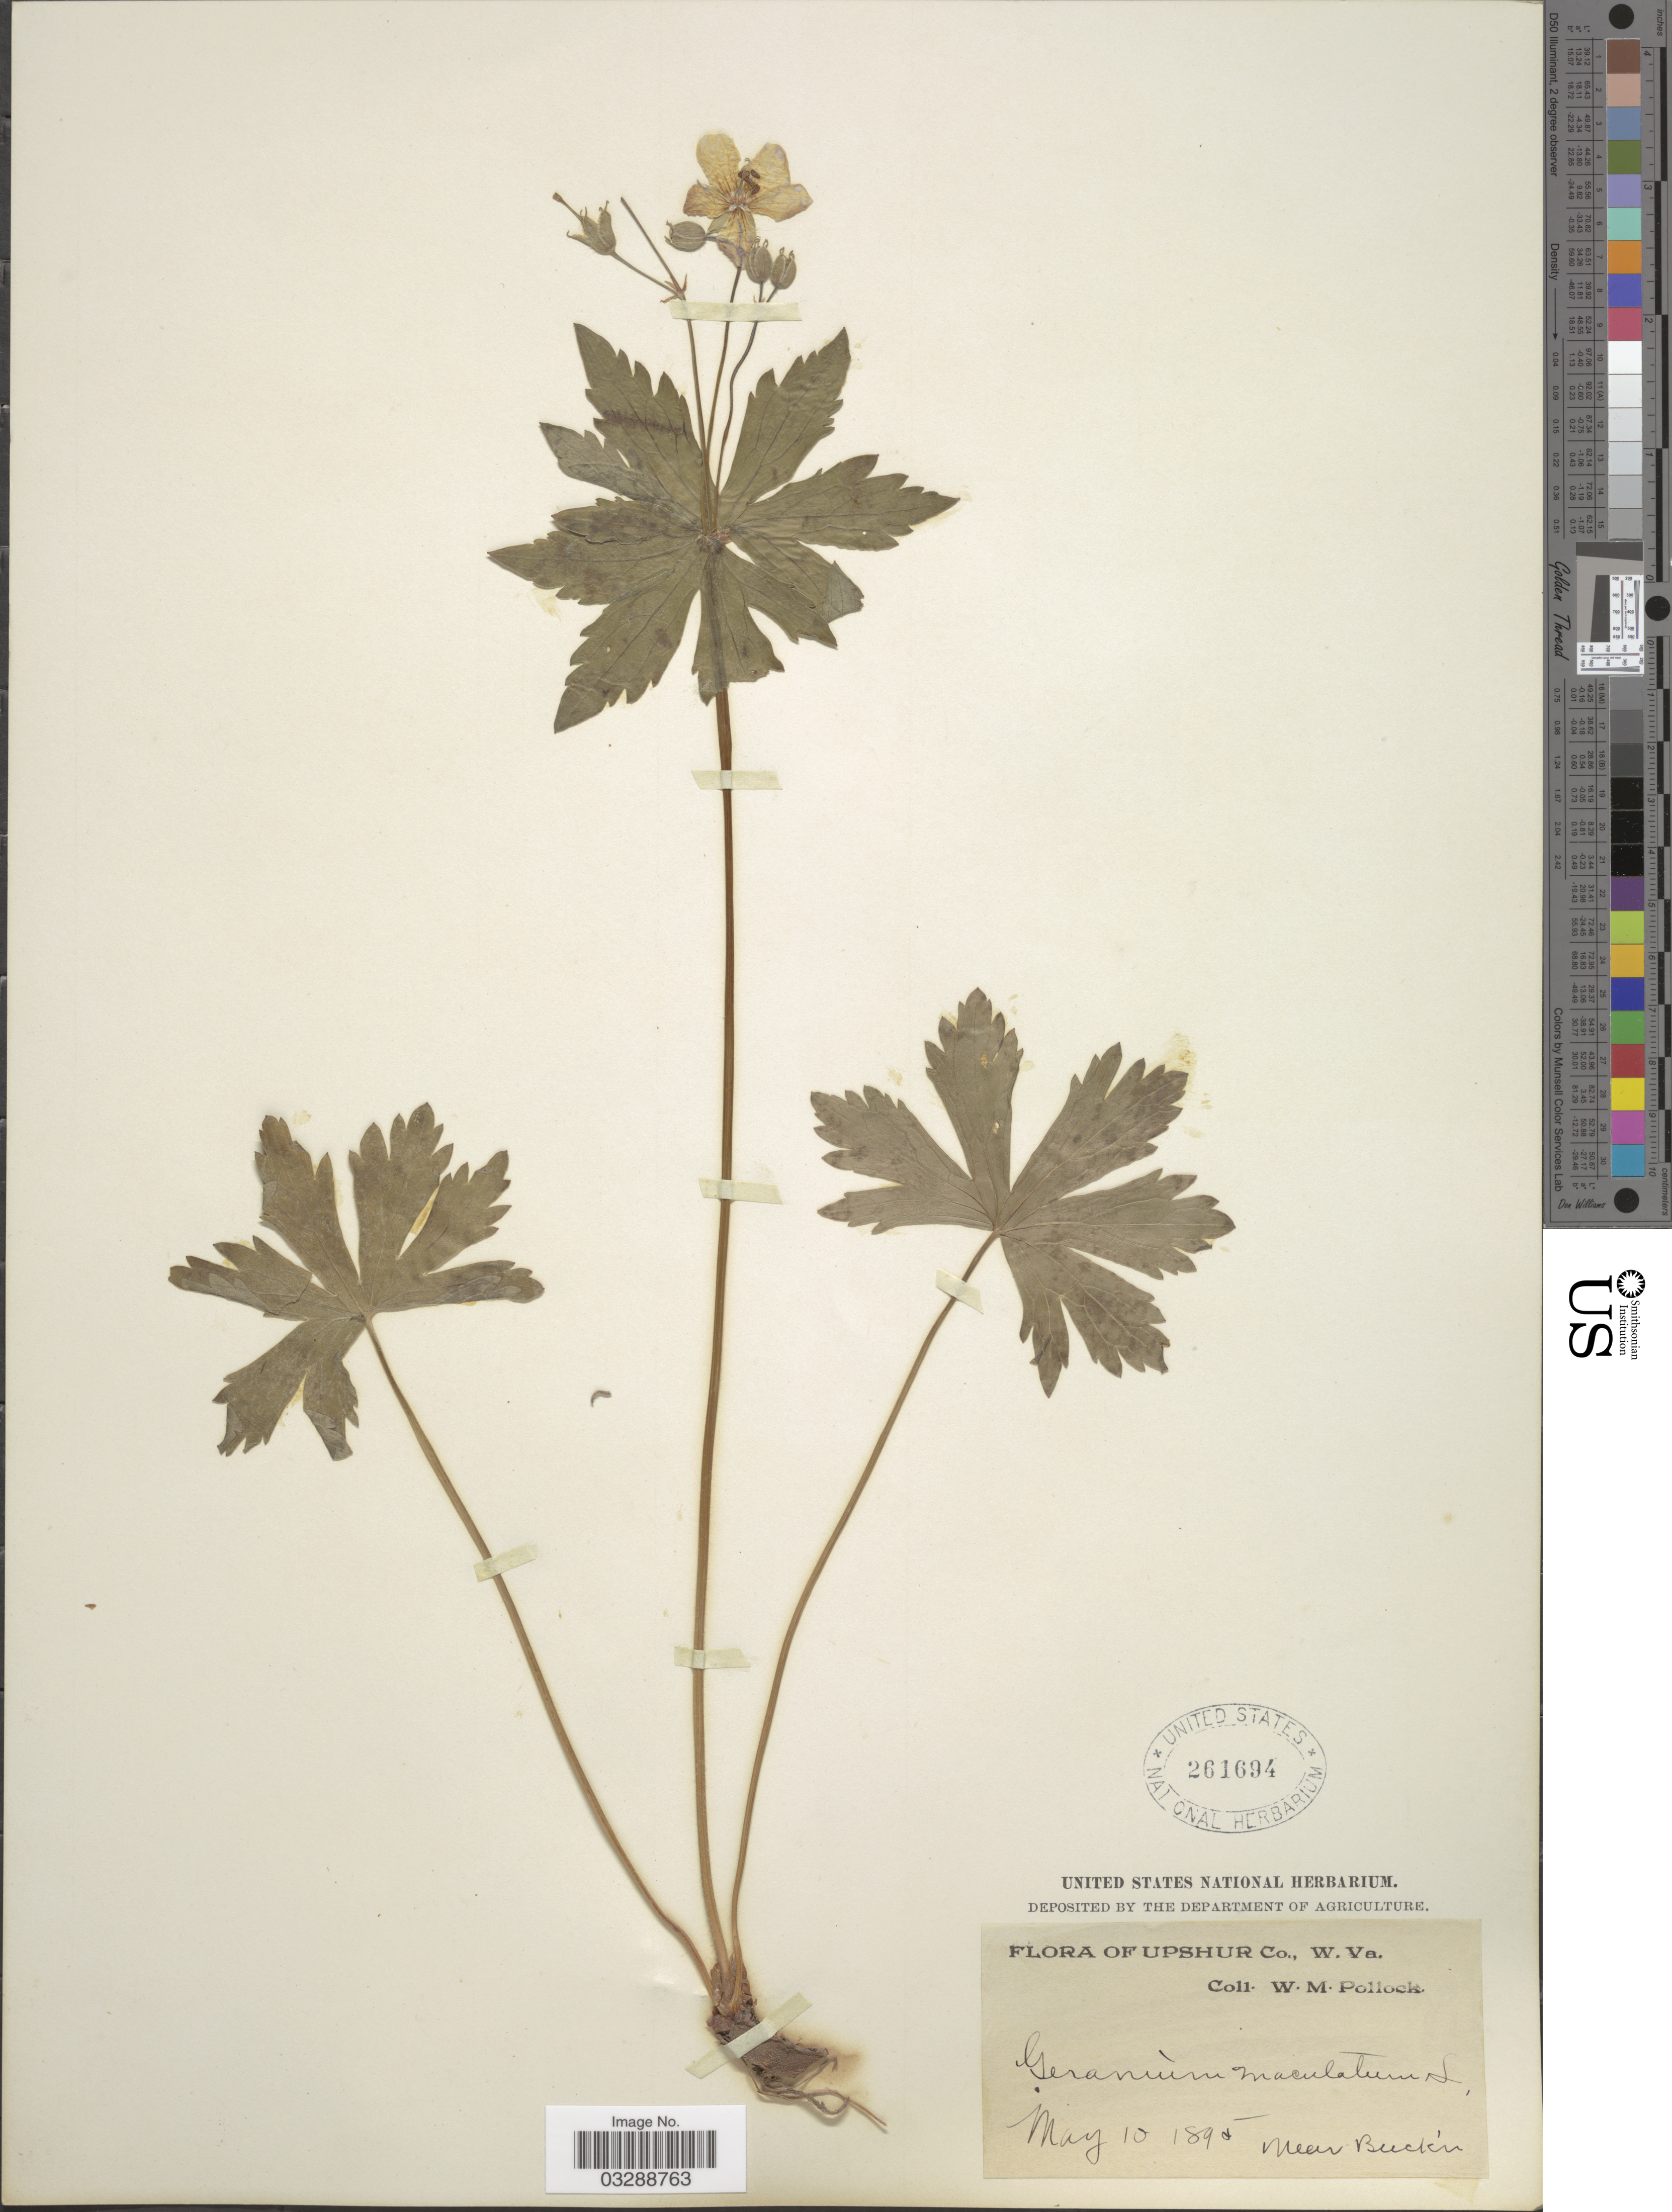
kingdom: Plantae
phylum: Tracheophyta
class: Magnoliopsida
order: Geraniales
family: Geraniaceae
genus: Geranium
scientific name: Geranium maculatum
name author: L.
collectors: W. M. Pollock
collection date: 1895-05-10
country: United States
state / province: West Virginia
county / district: Upshur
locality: Near Buckin.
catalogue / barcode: US 261694